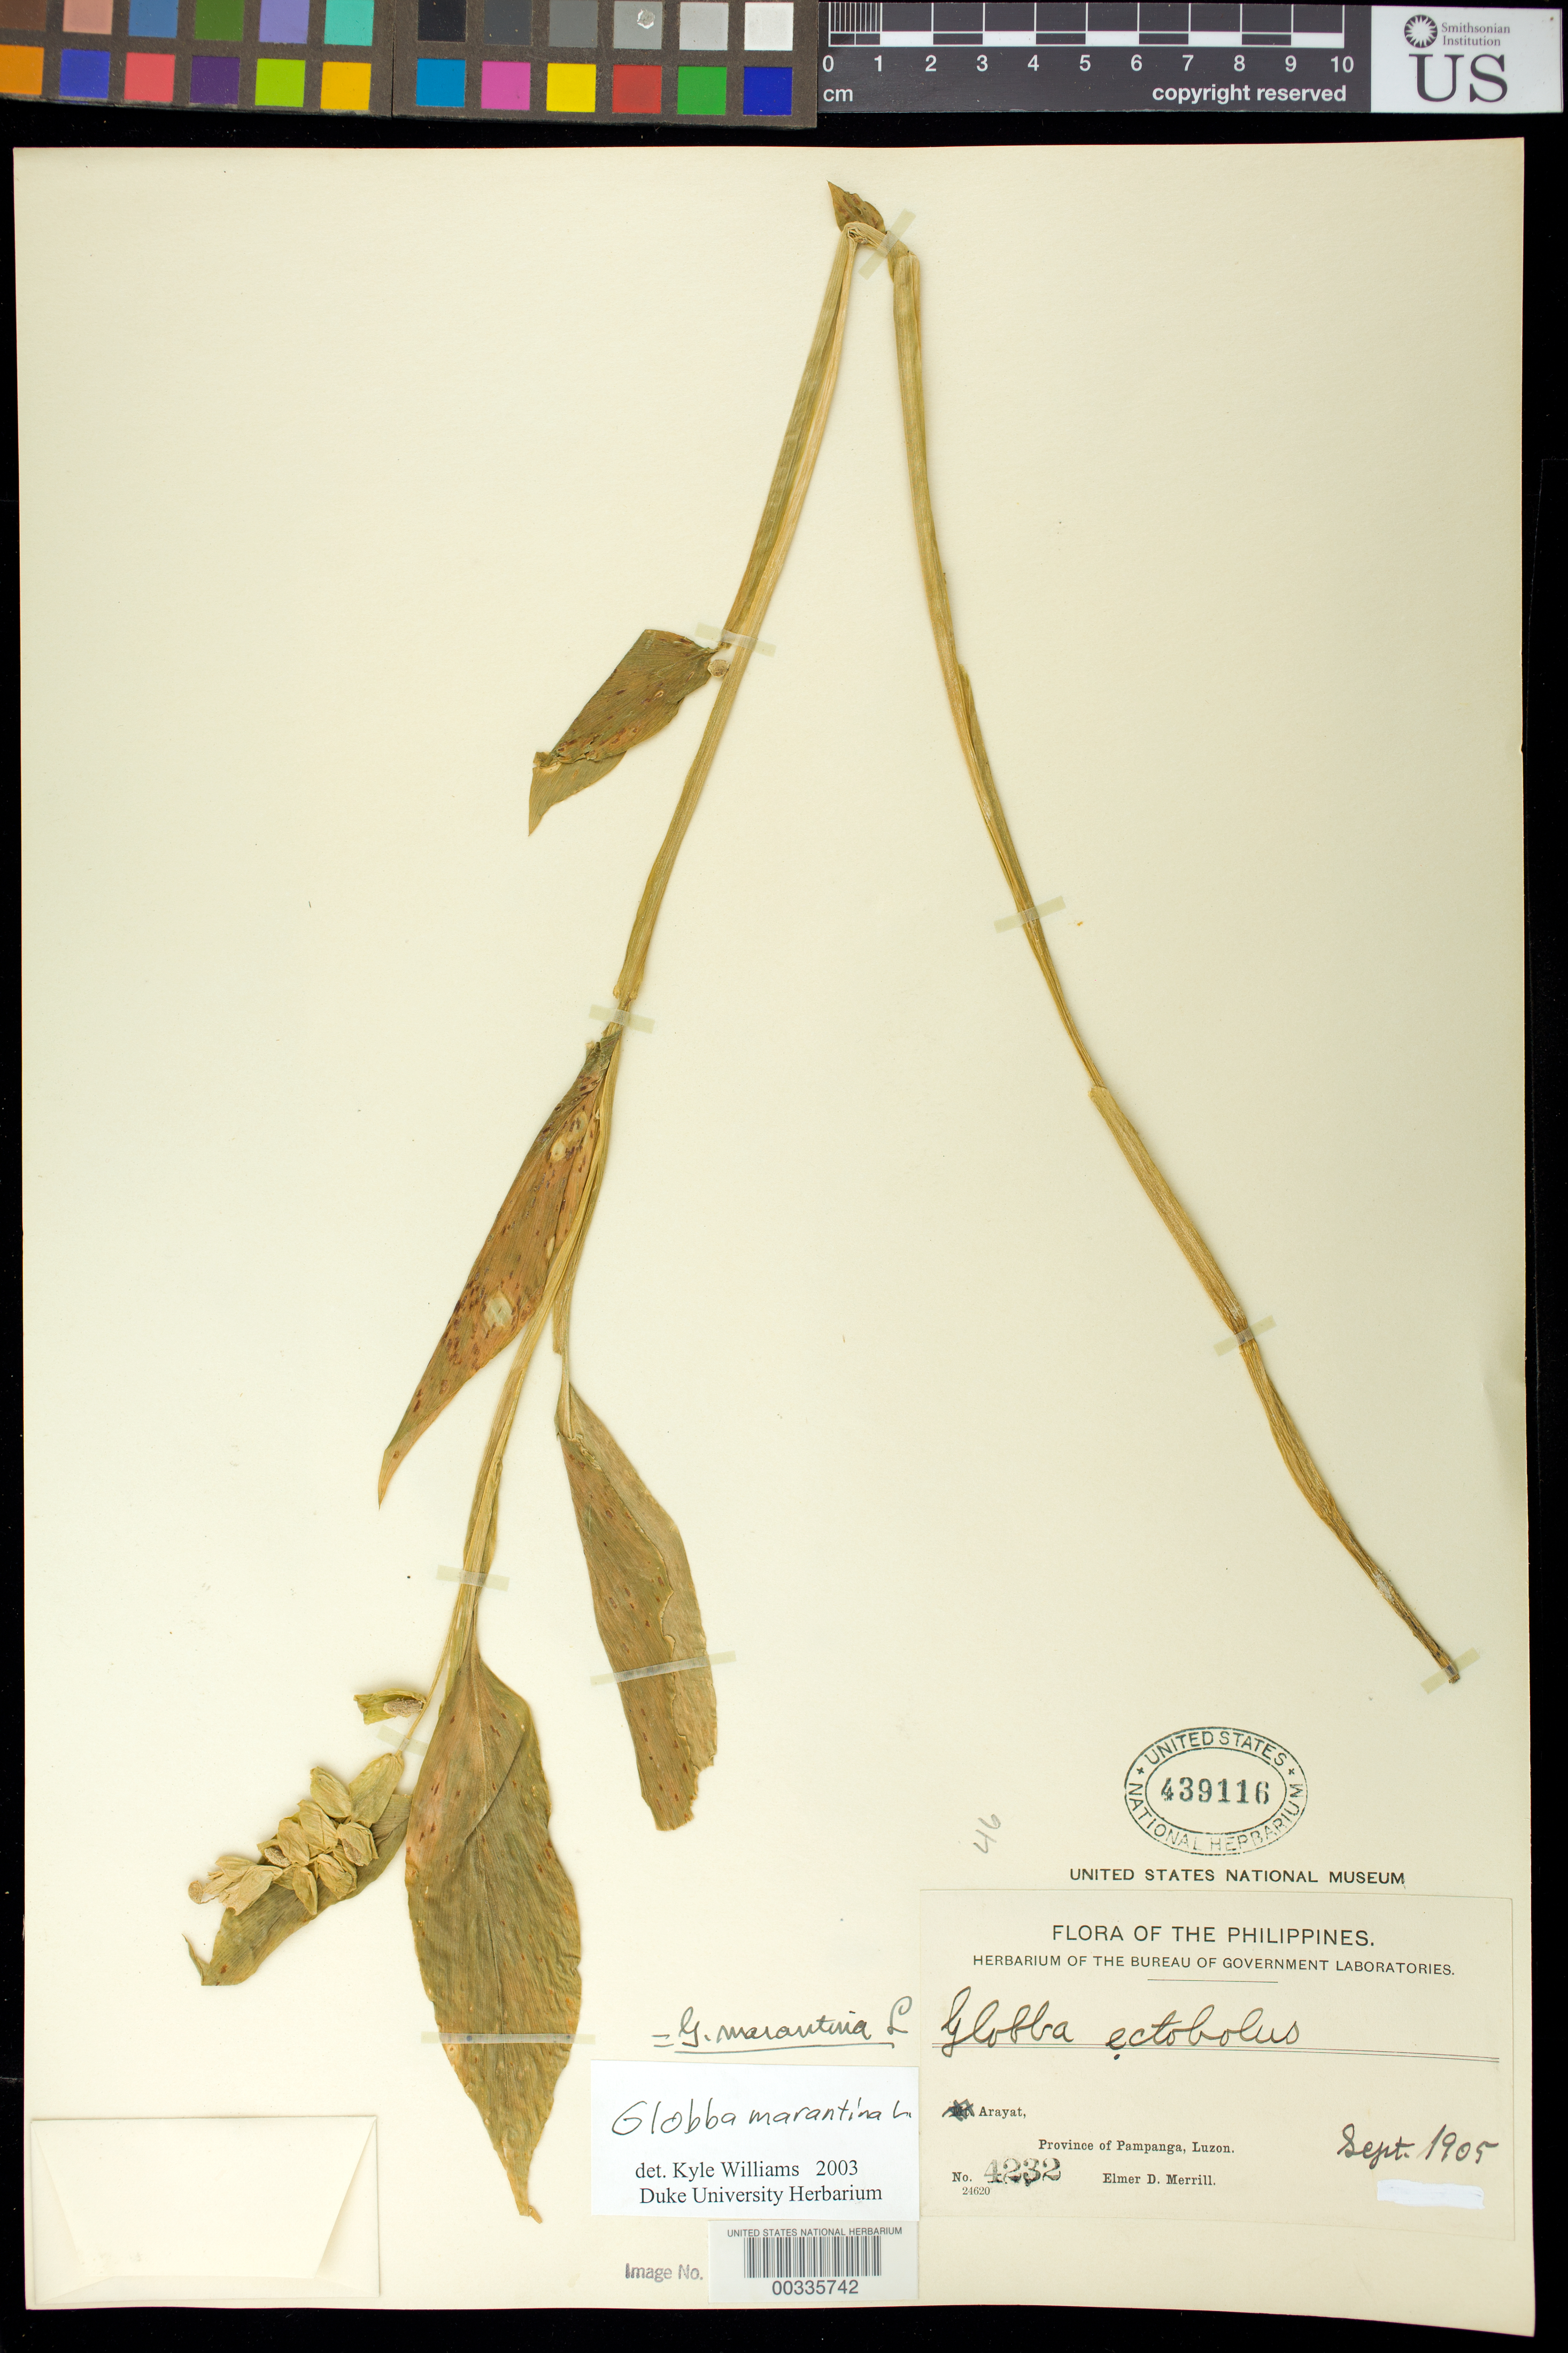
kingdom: Plantae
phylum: Tracheophyta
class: Liliopsida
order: Zingiberales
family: Zingiberaceae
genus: Globba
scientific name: Globba marantina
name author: L.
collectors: E. D. Merrill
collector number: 4232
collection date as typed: Sep 1905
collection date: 1905-09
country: Philippines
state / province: Central Luzon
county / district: Pampanga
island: Luzon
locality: Mt. Arayat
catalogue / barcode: US 439116